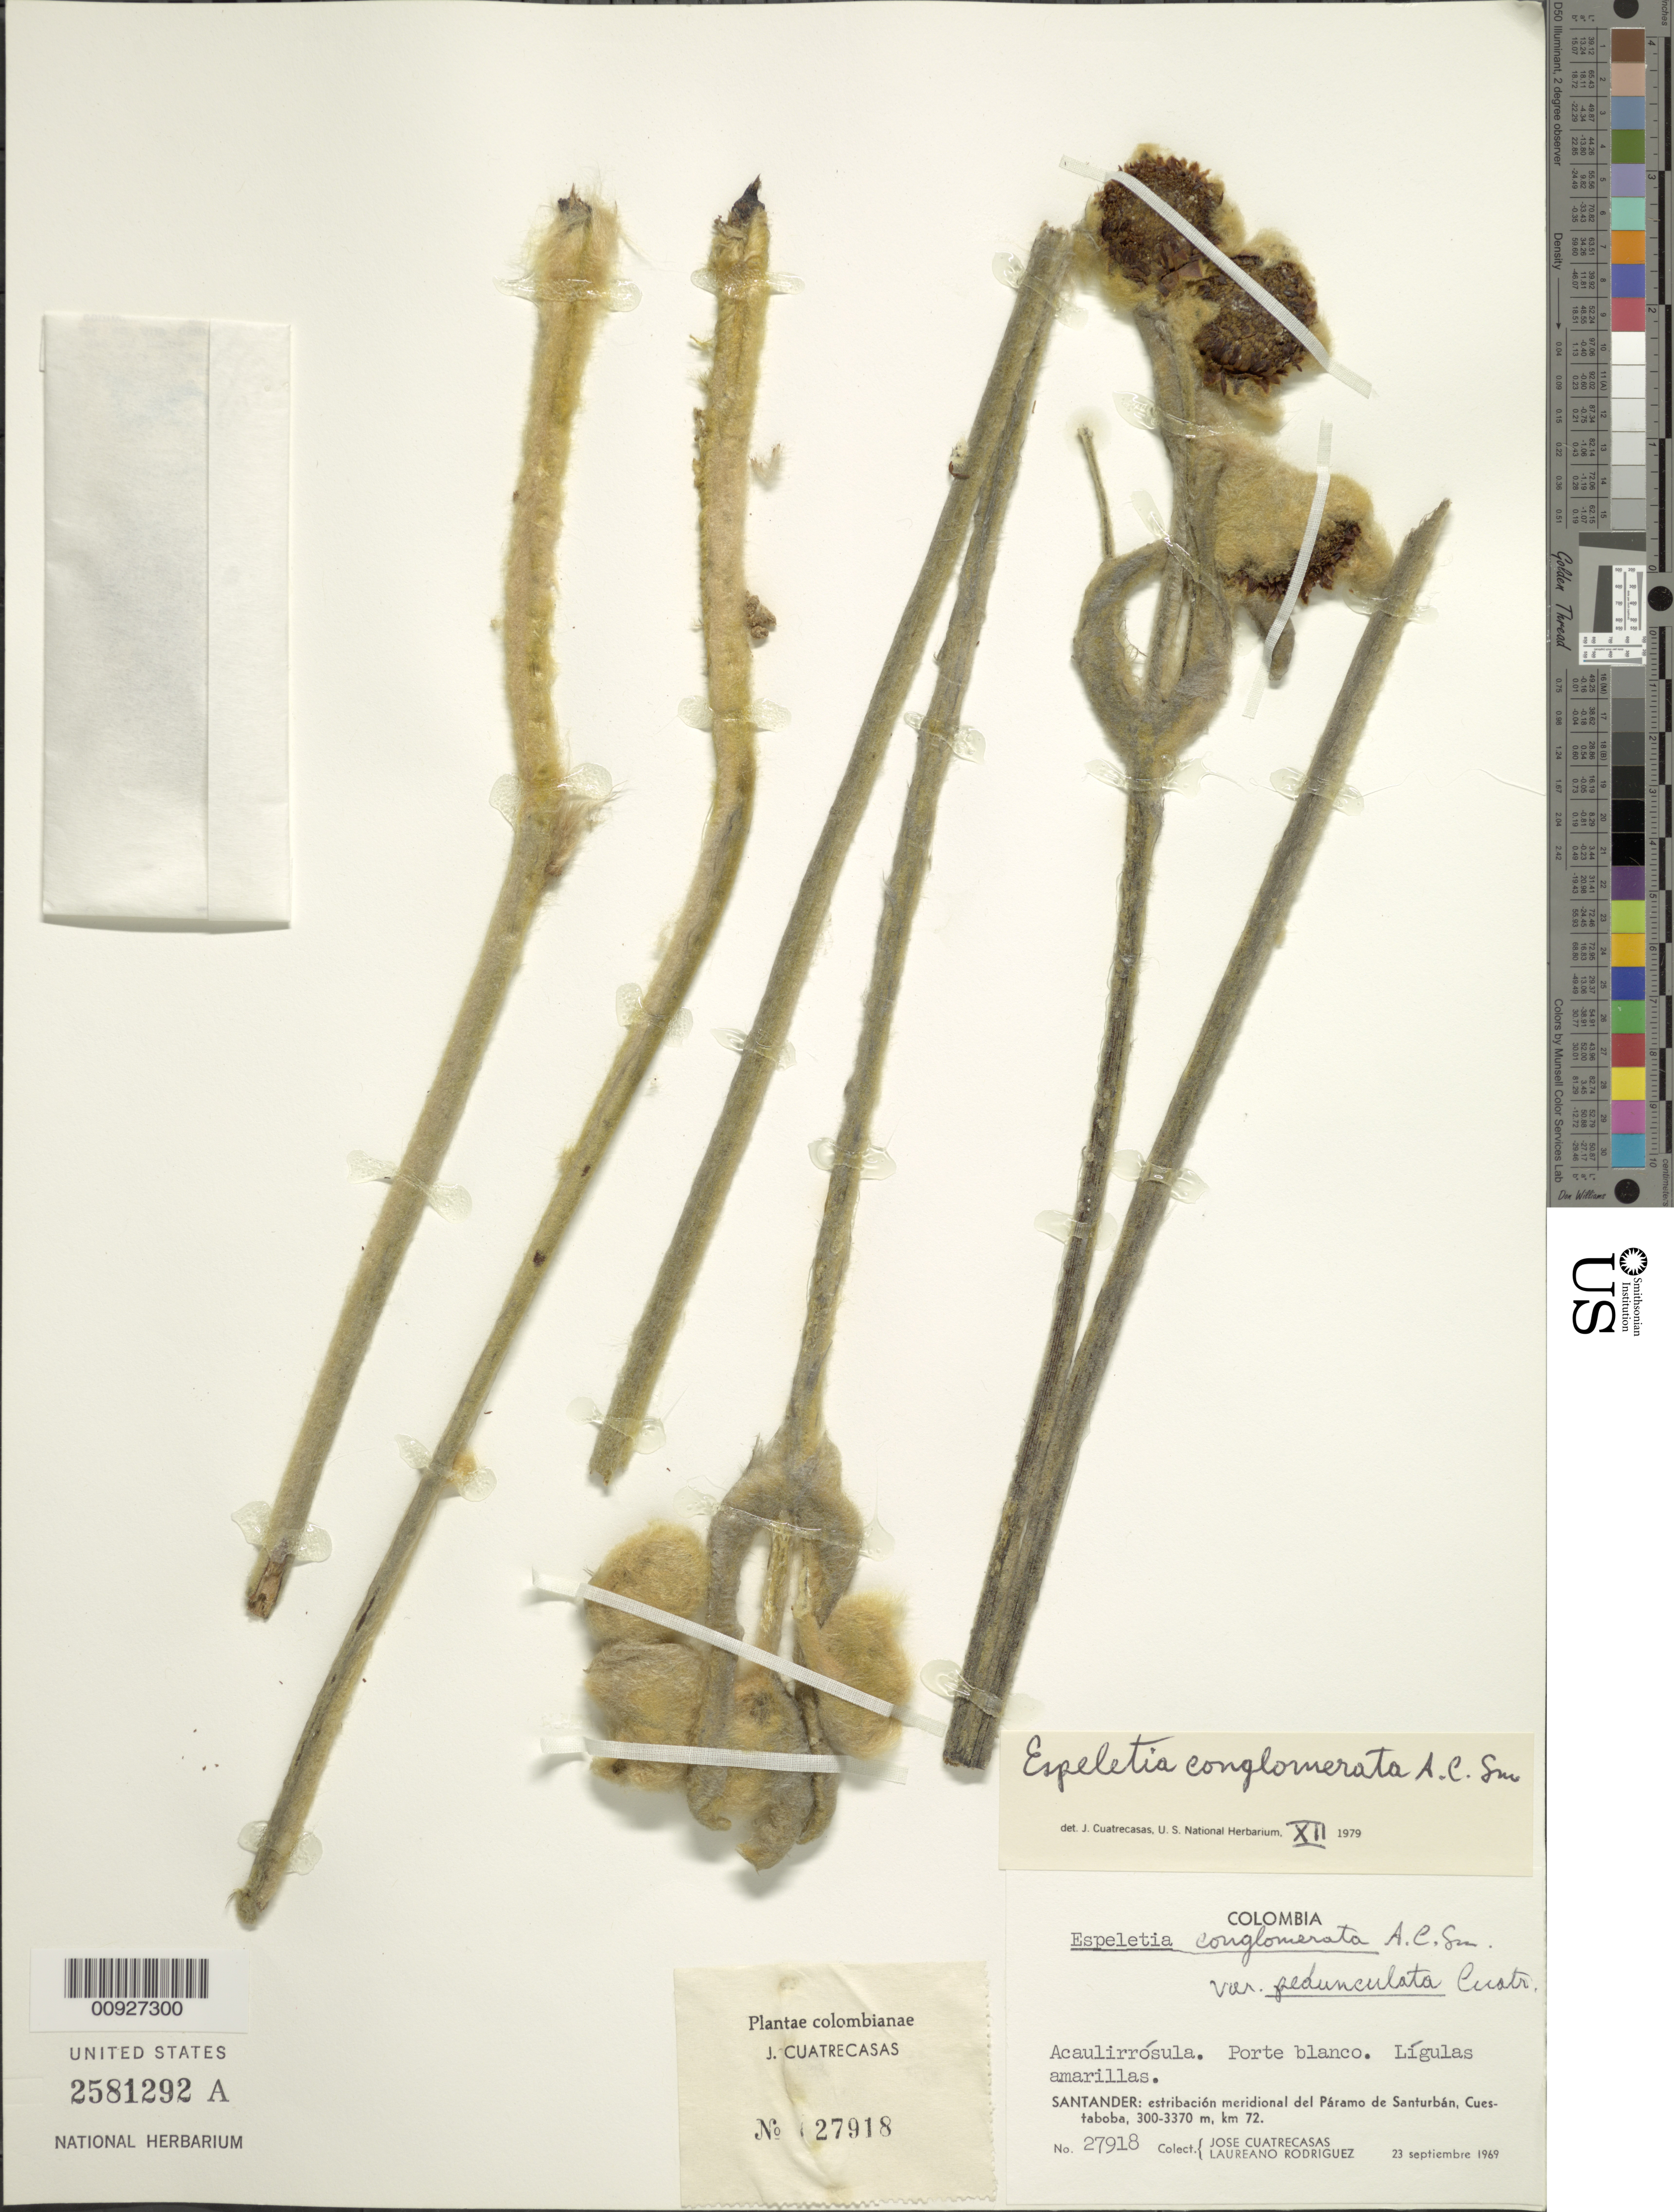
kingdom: Plantae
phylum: Tracheophyta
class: Magnoliopsida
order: Asterales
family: Asteraceae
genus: Espeletia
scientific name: Espeletia conglomerata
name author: A.C. Sm.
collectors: J. Cuatrecasas & L. Rodriguez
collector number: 27918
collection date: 1969-11-23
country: Colombia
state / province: Santander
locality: Páramo de Santurbán. Páramo de Santurbán, Cuestaboba.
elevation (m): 3000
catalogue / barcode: US 2581292A